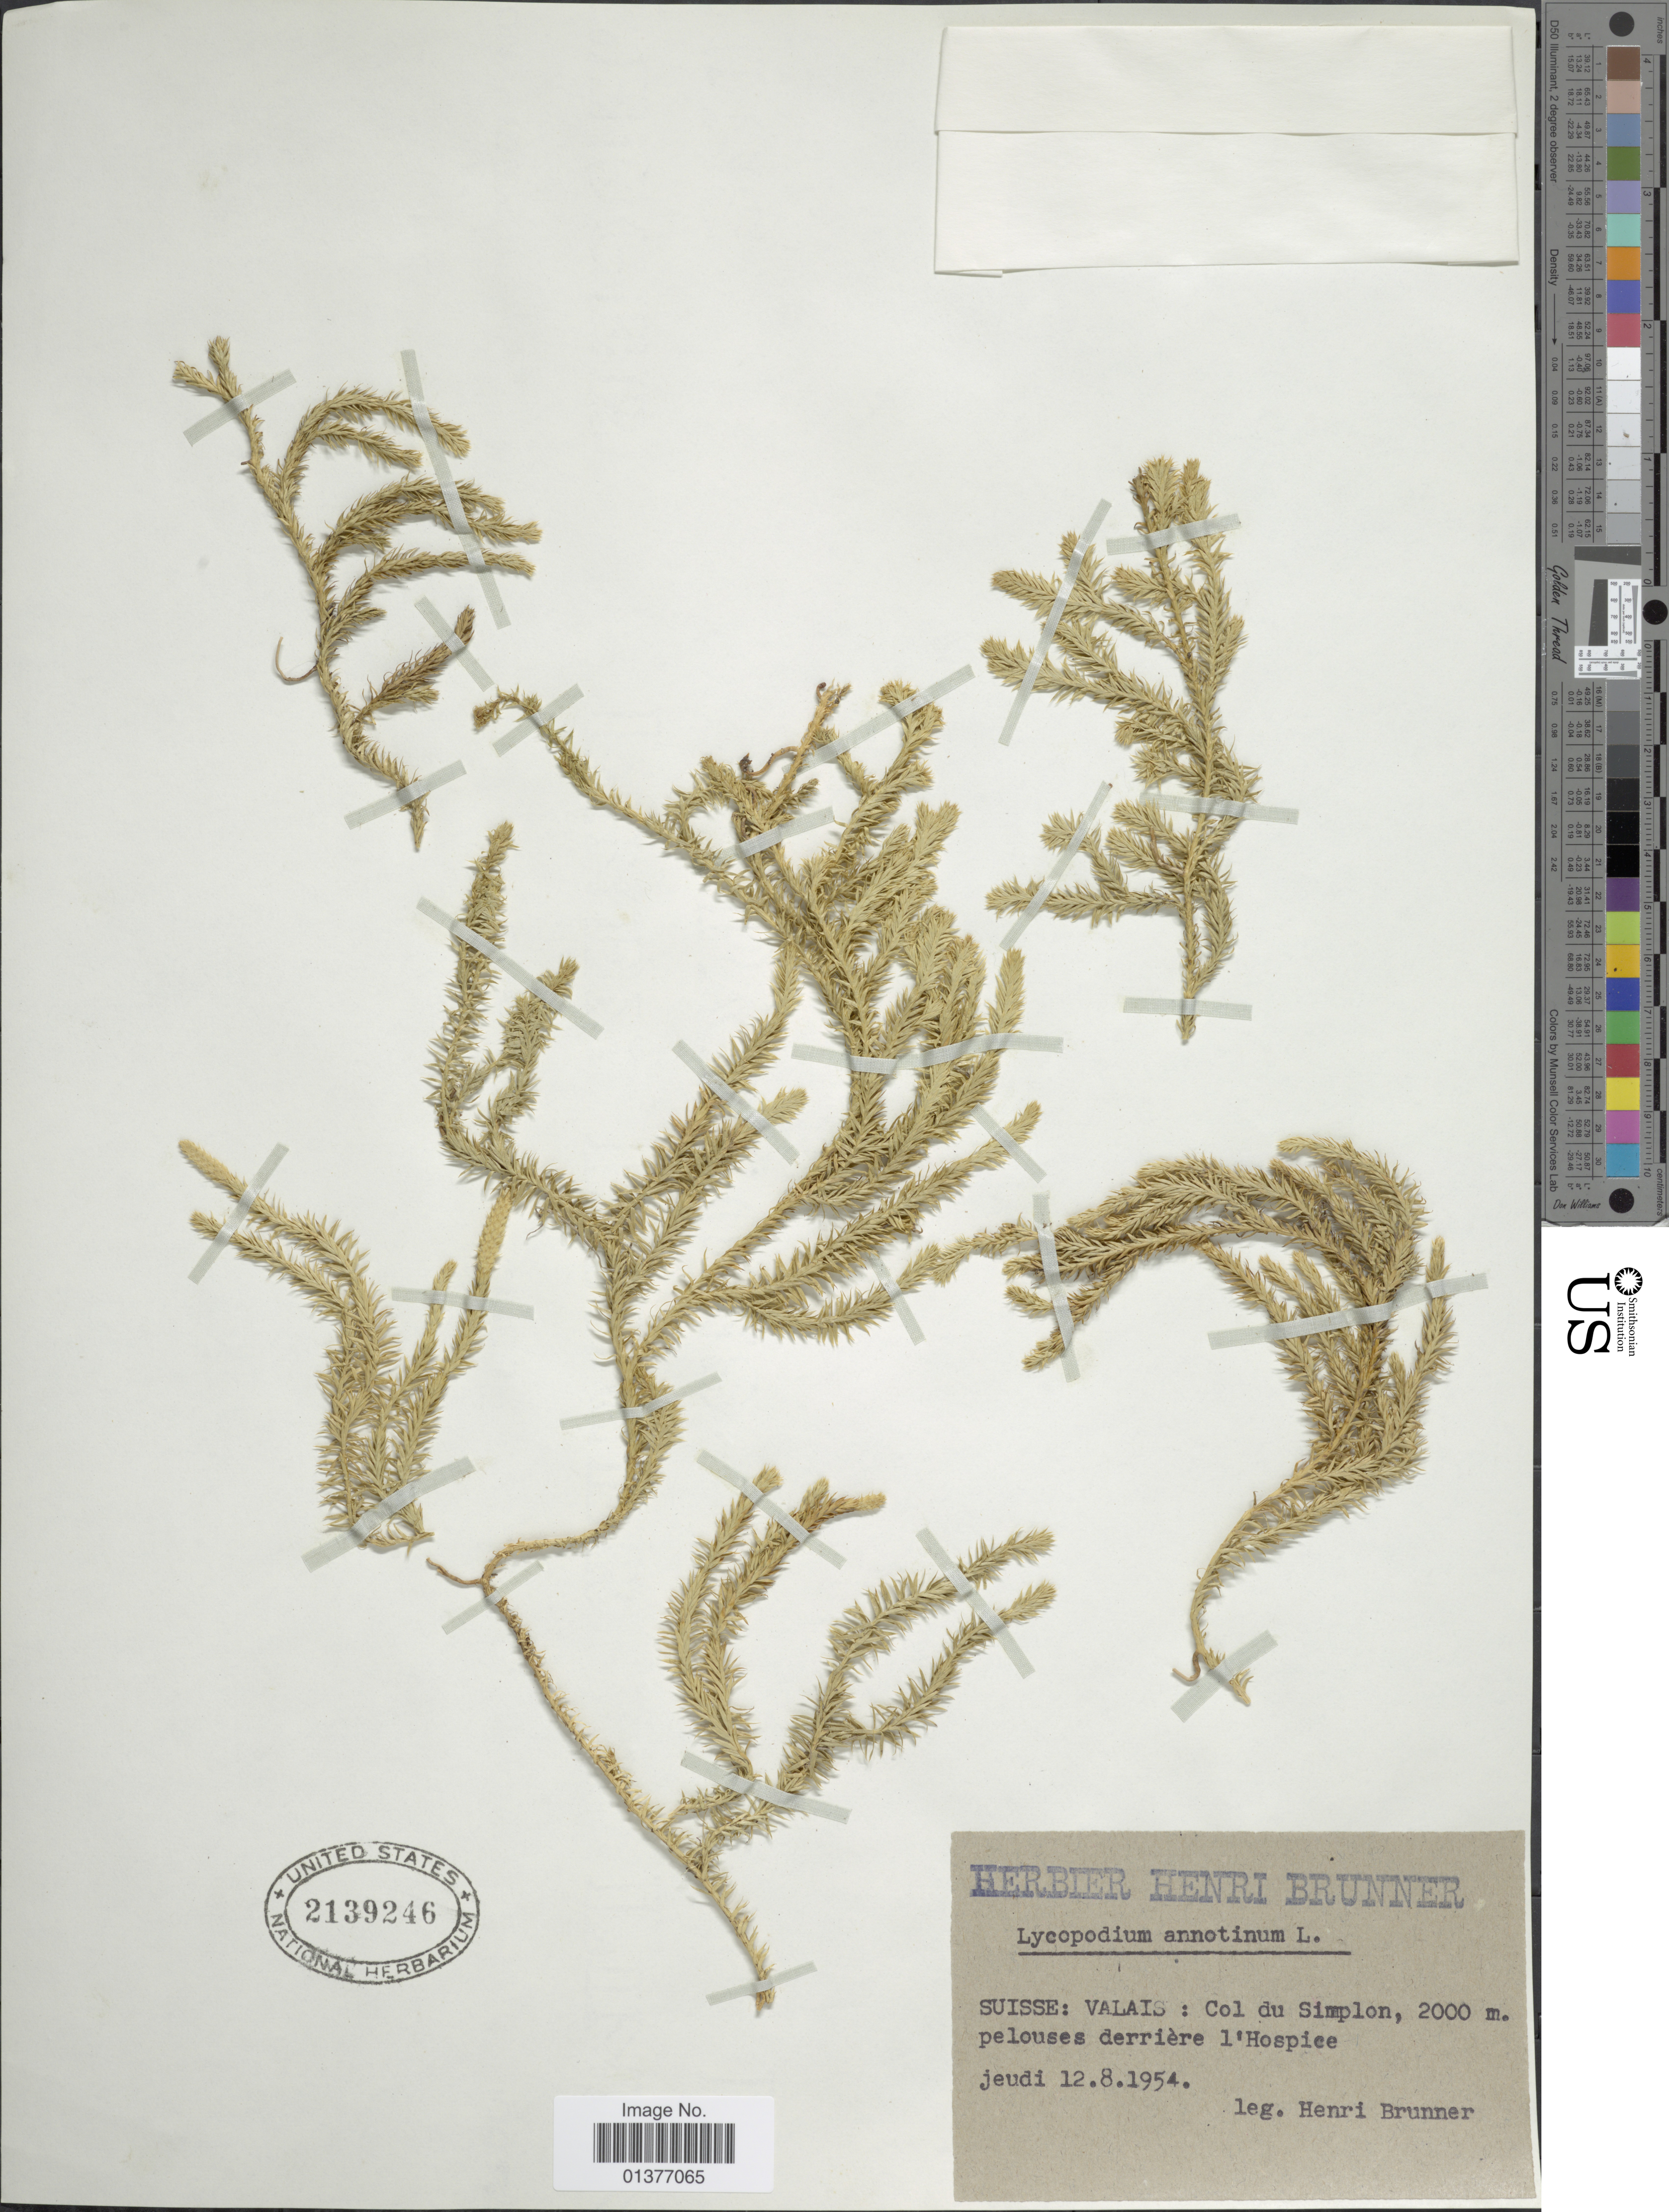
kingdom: Plantae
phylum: Tracheophyta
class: Lycopodiopsida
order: Lycopodiales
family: Lycopodiaceae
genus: Spinulum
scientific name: Spinulum annotinum subsp. annotinum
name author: (L.) A. Haines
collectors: H. Brunner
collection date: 1954-06-08/1954-06-12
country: Switzerland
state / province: Valais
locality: Col duSimplon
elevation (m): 2000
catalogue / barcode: US 2139246